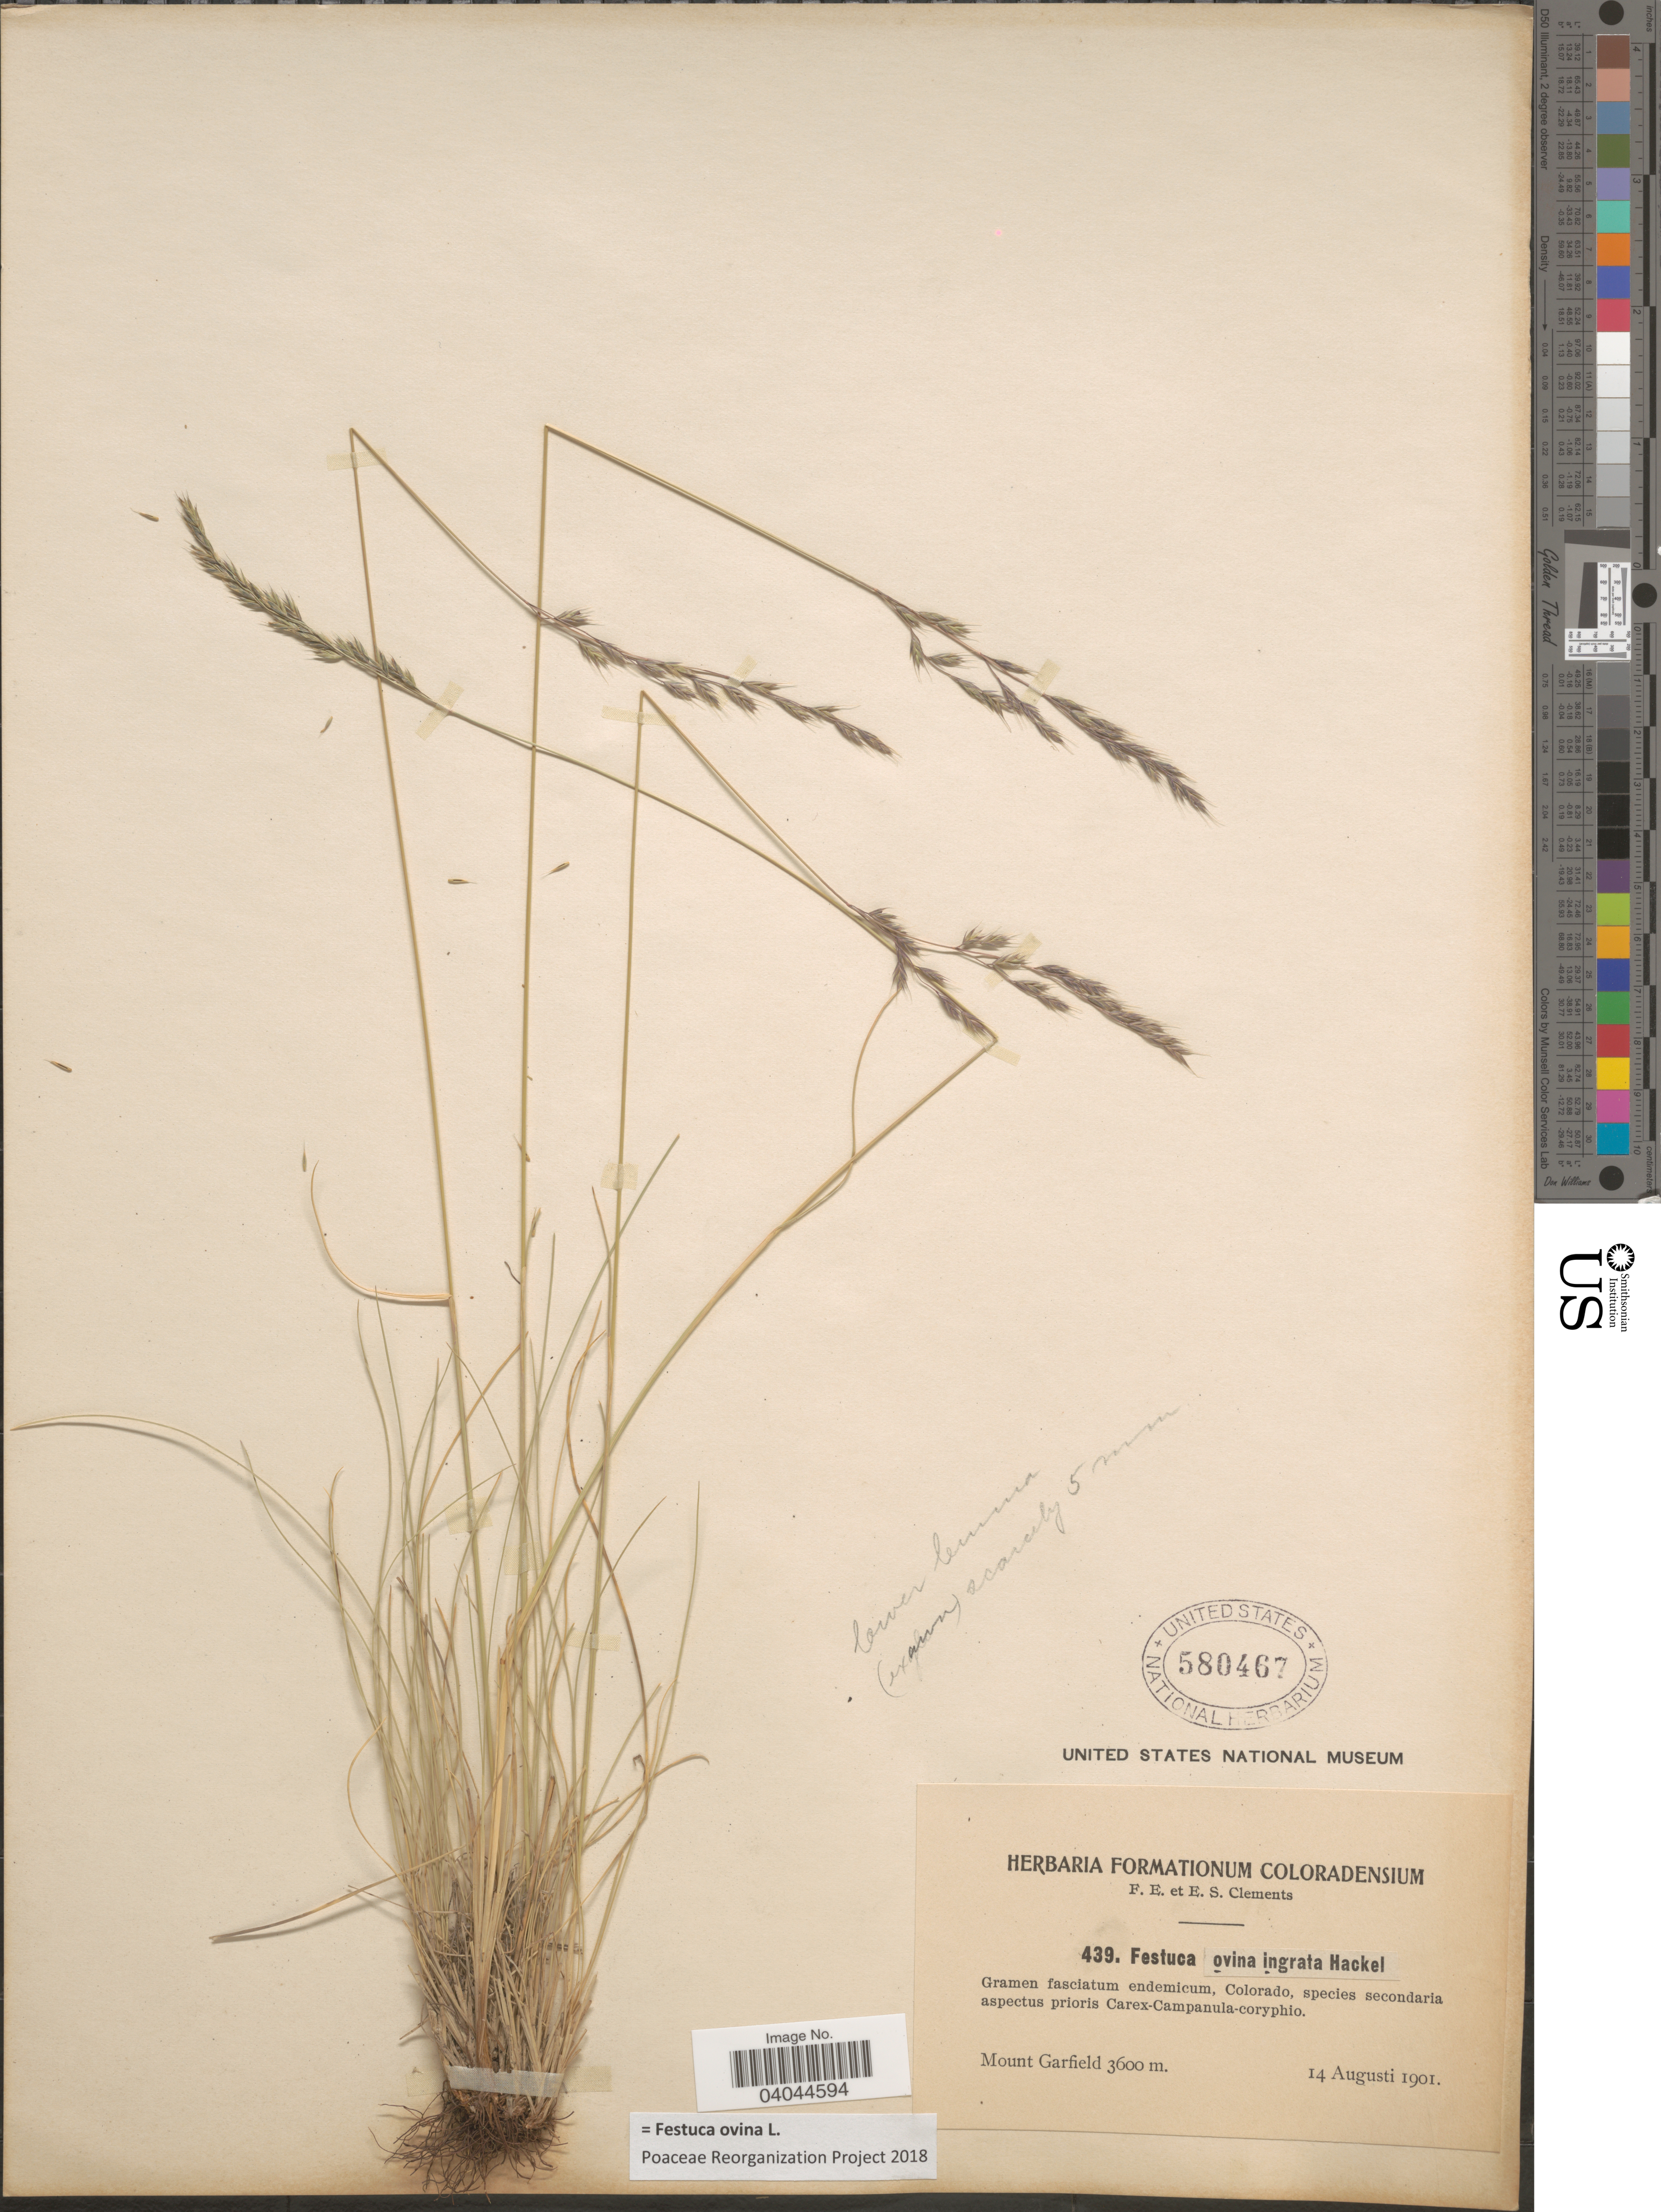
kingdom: Plantae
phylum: Tracheophyta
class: Liliopsida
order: Poales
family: Poaceae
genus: Festuca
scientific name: Festuca ovina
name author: L.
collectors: F. E. Clements & E. S. Clements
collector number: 439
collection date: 1901-08-14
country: United States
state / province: Colorado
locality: Mount Garfield.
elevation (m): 3600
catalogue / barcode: US 580467